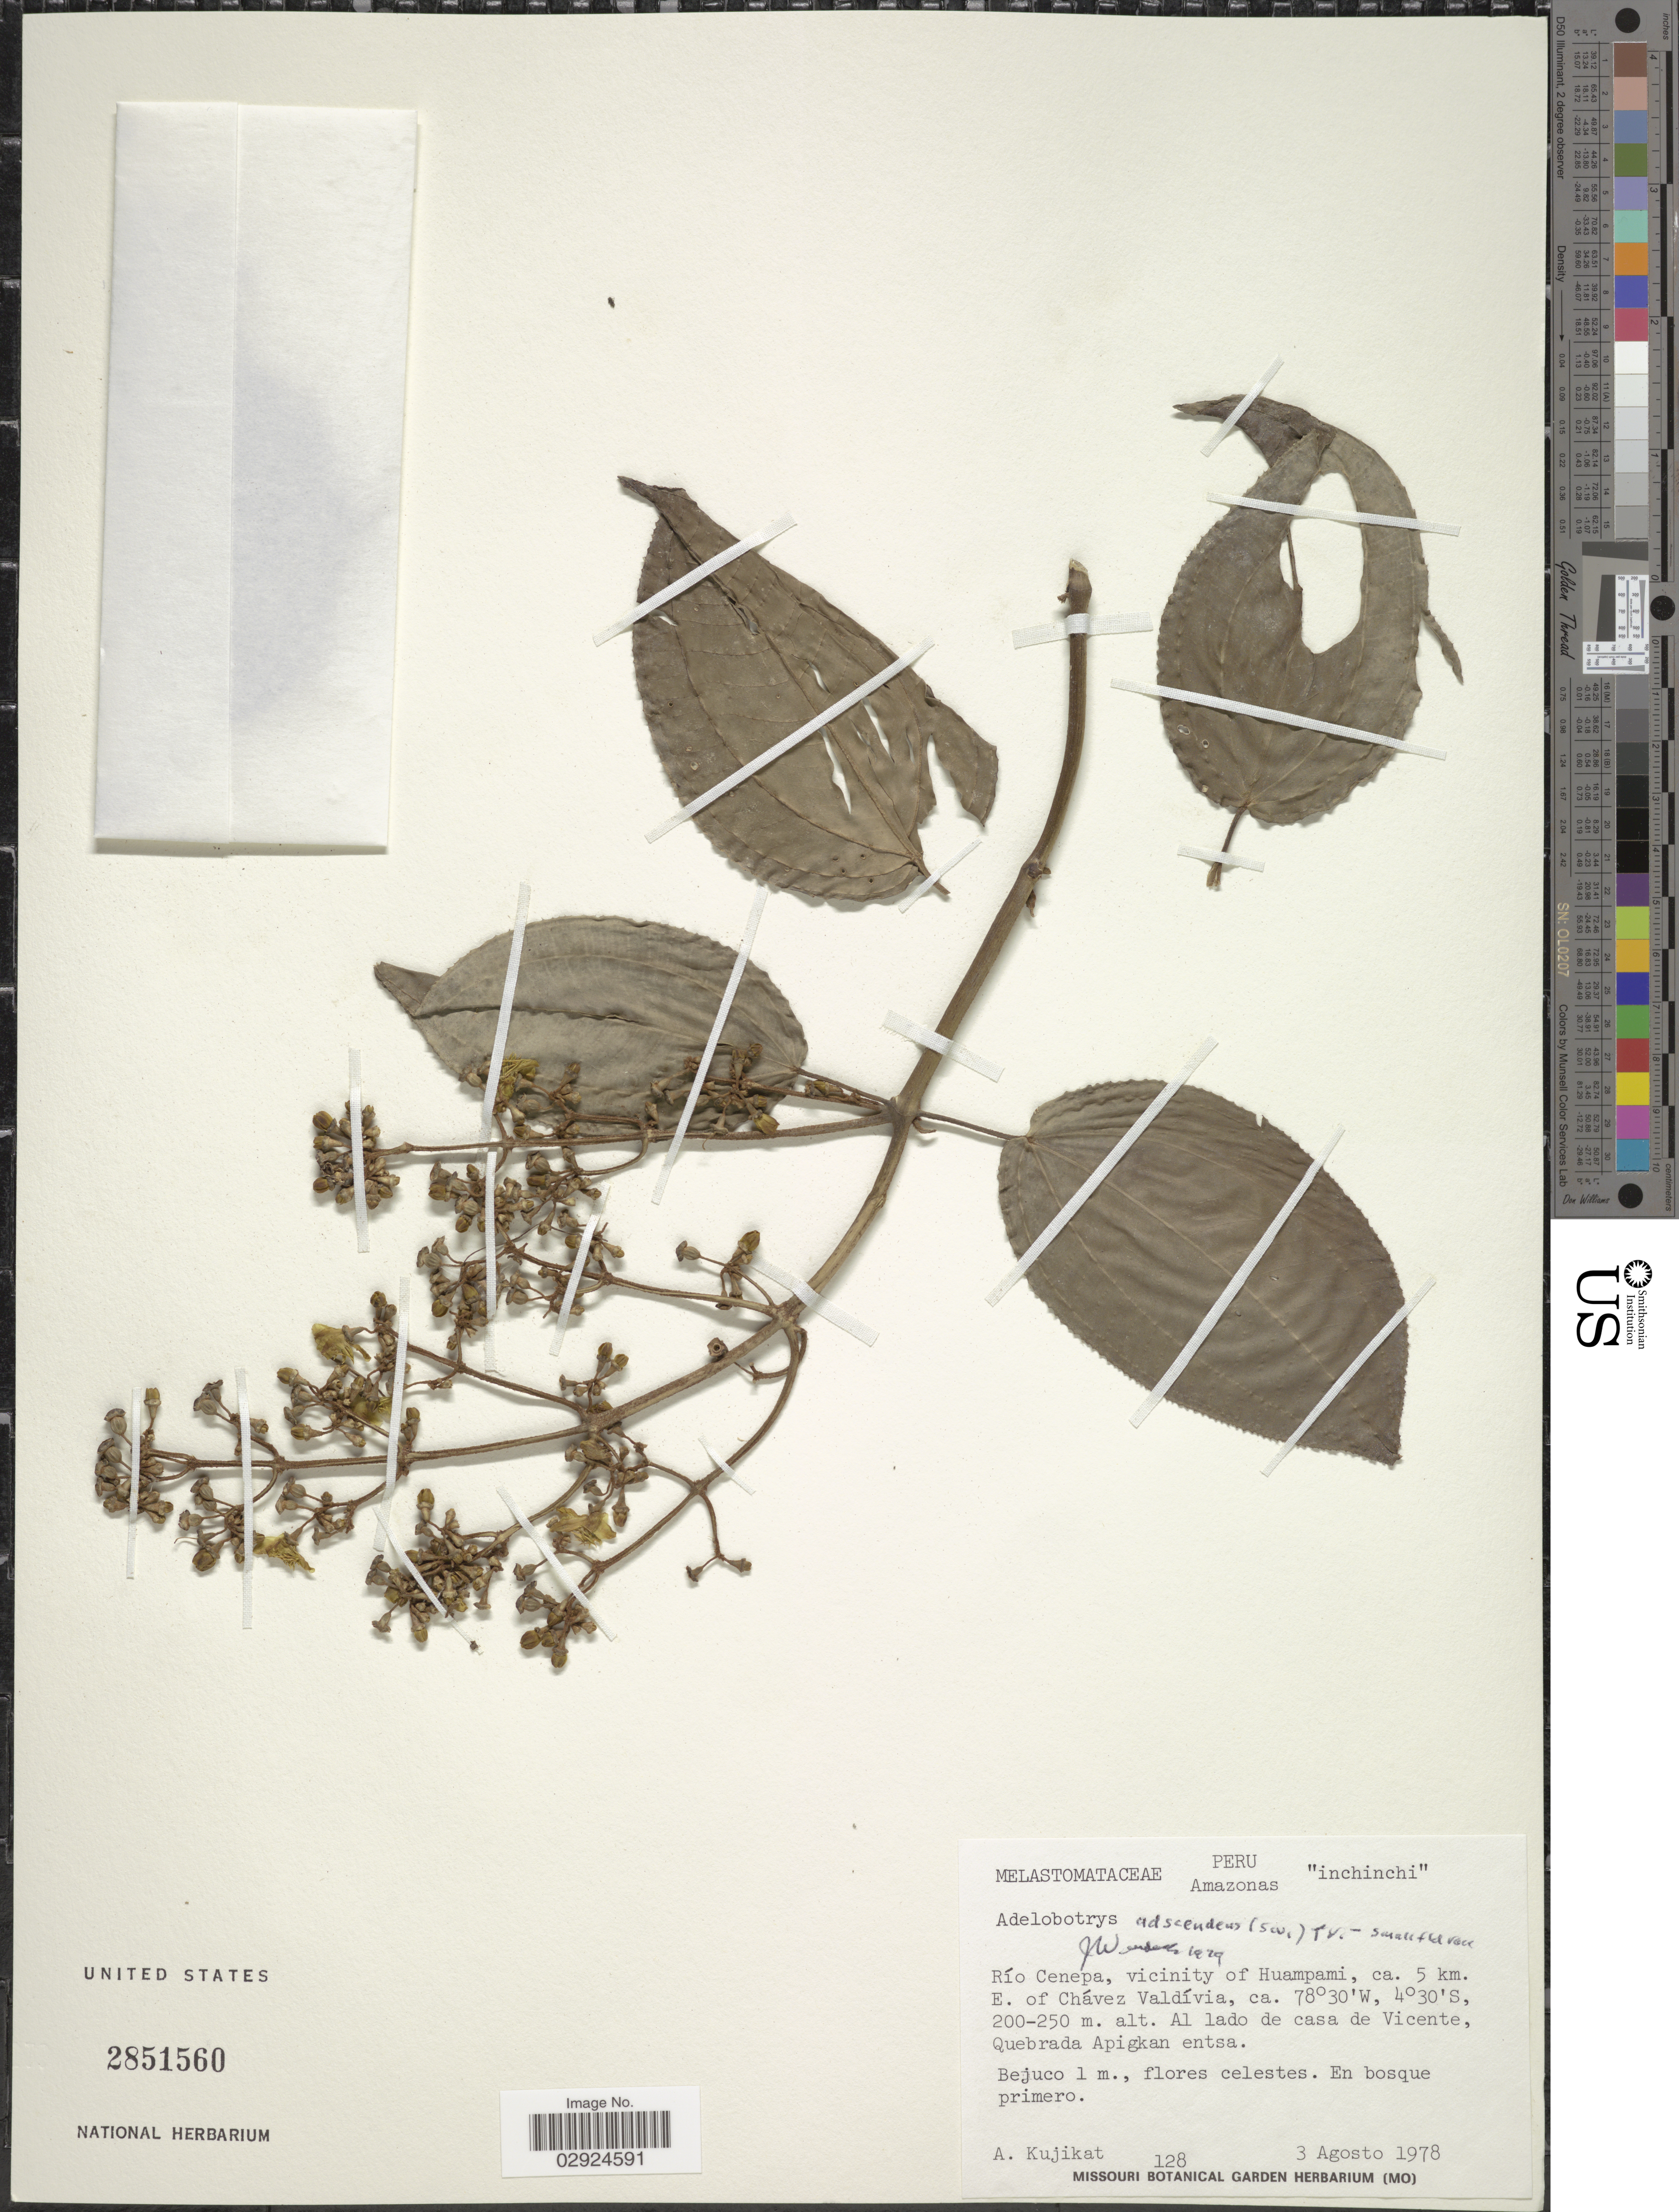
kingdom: Plantae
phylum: Tracheophyta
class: Magnoliopsida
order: Myrtales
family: Melastomataceae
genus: Adelobotrys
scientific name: Adelobotrys adscendens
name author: (Sw.) Triana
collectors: A. Kujikat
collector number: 128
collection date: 1978-08-03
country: Peru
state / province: Amazonas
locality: Río Cenepa, vicinity of Huampami, ca. 5 km. E. of Chávez Valdívia. Al lado de casa de Vicente, Quebrada Apigkan entsa.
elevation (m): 200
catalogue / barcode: US 2851560